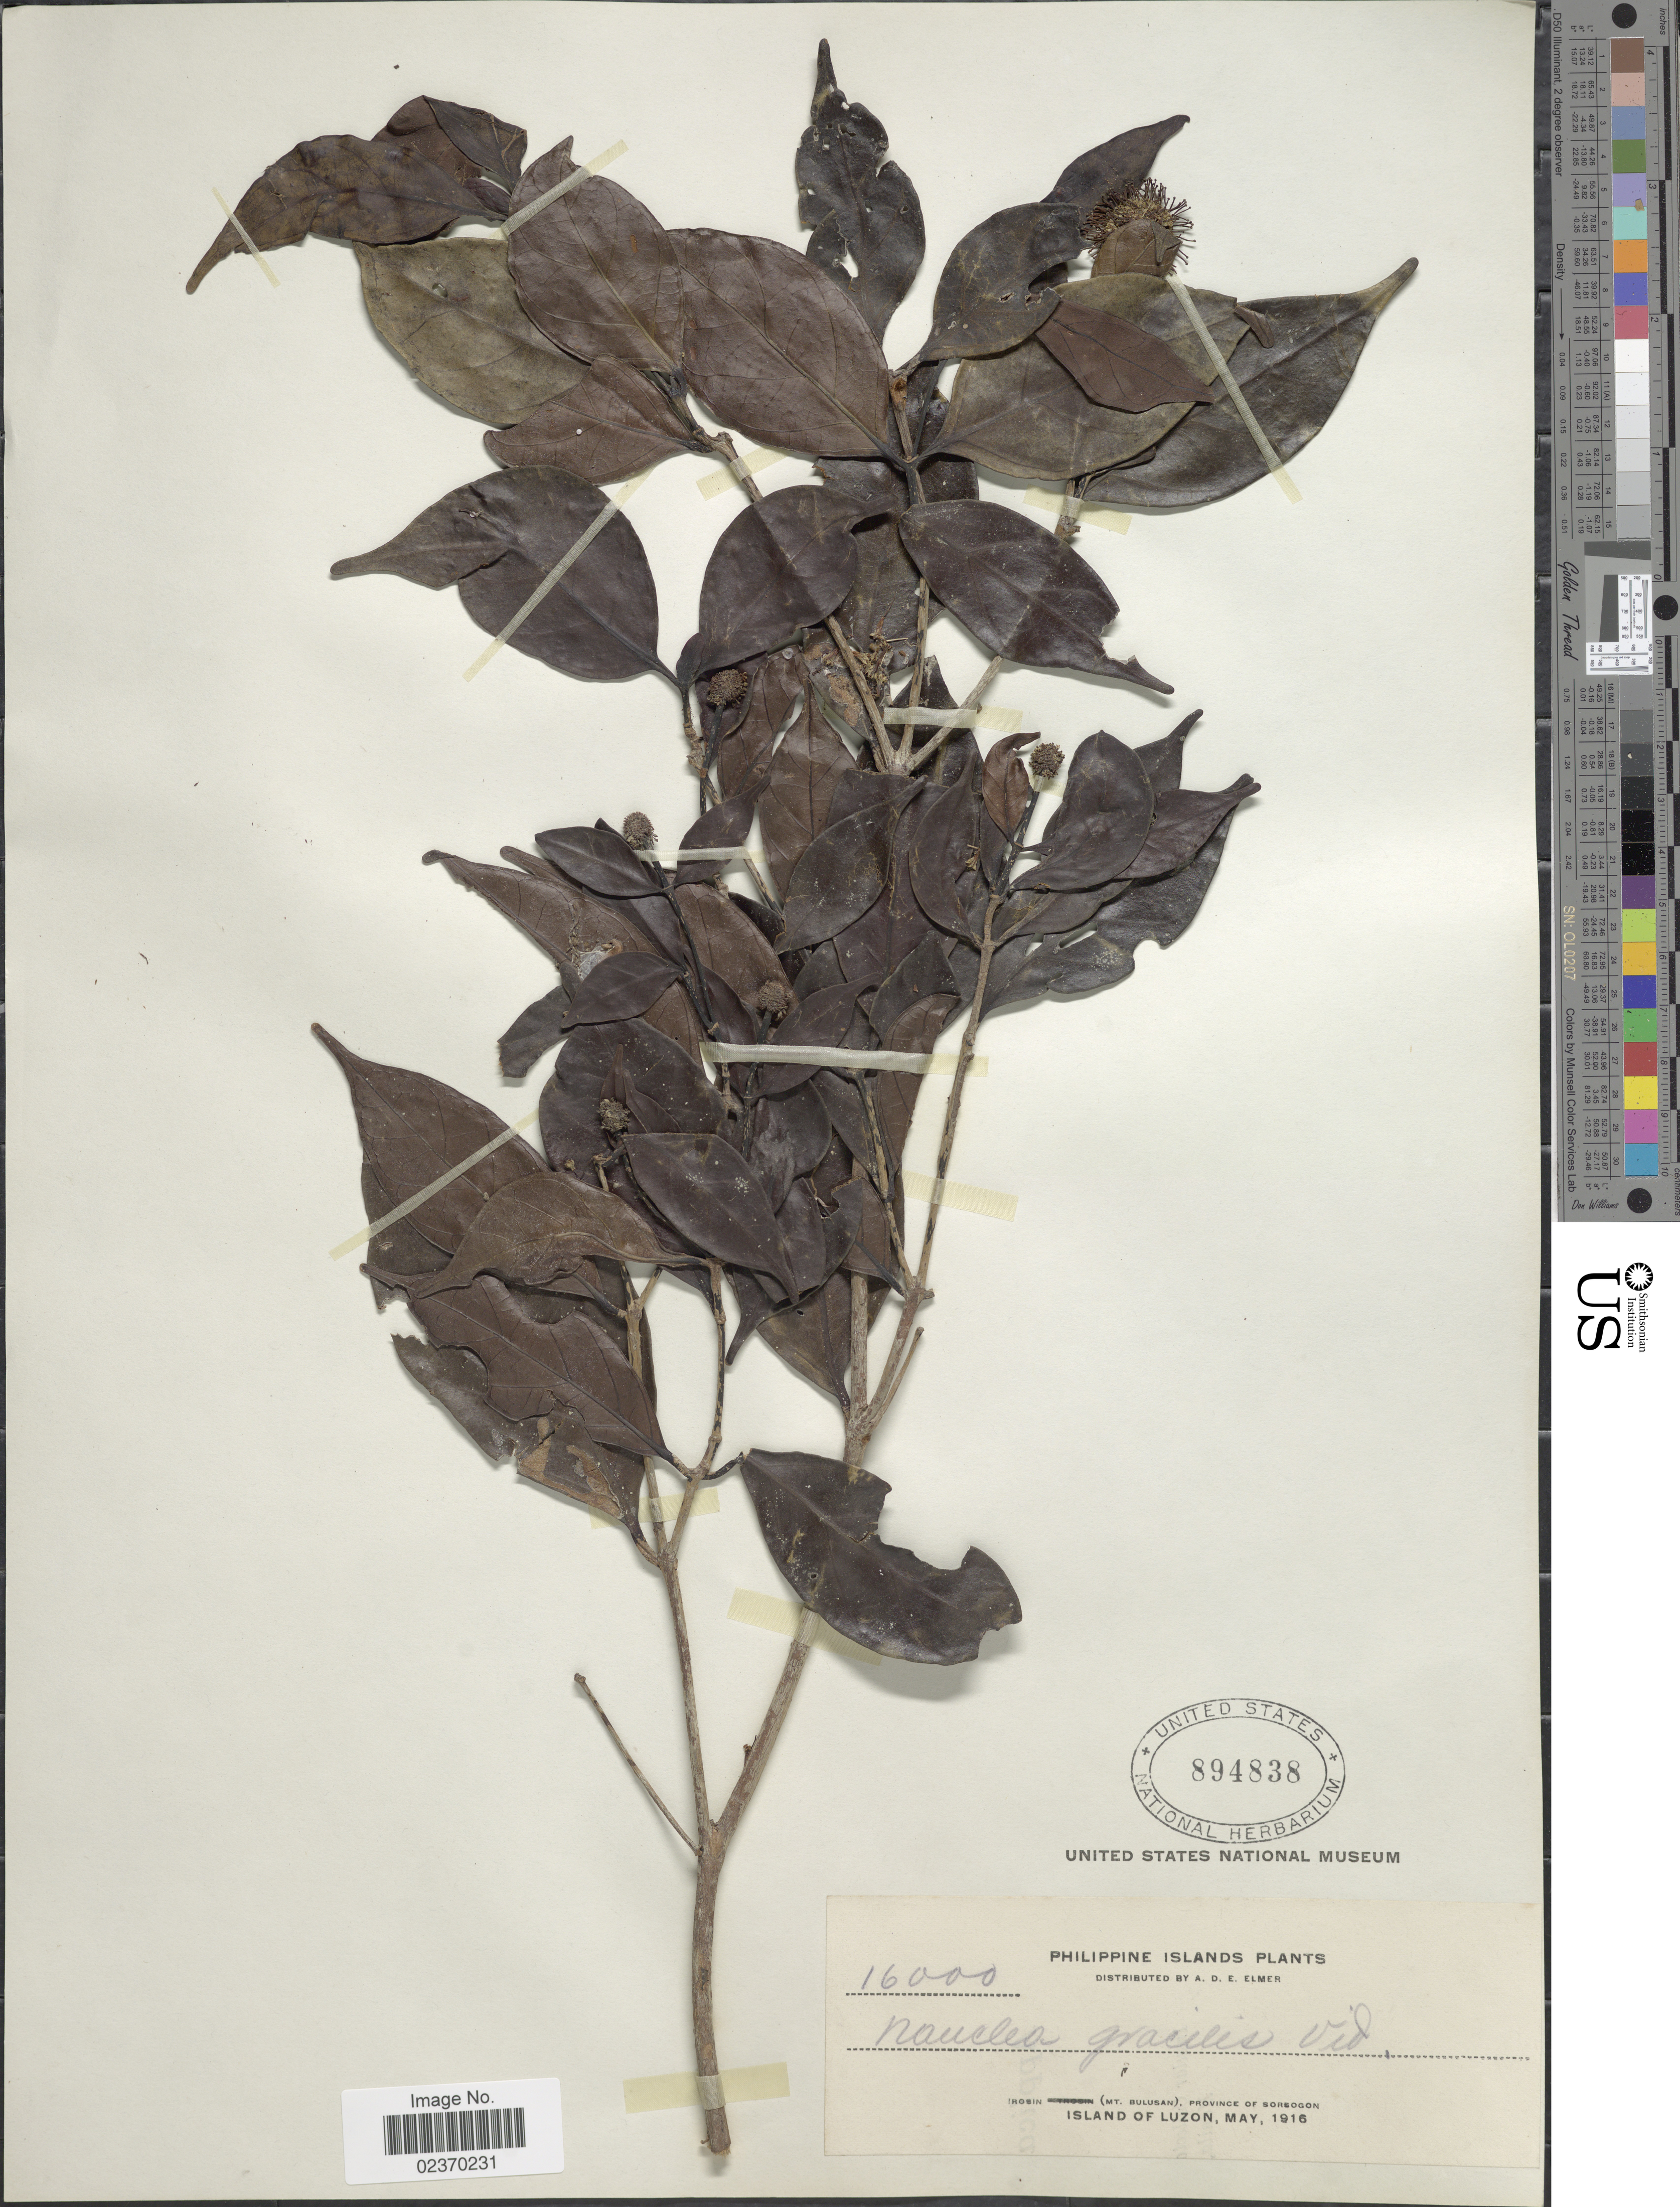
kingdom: Plantae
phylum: Tracheophyta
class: Magnoliopsida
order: Gentianales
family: Rubiaceae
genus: Neonauclea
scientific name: Neonauclea gracilis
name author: (Vidal) Merr.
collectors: A. D. E. Elmer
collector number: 16000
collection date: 1916-05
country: Philippines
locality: Irosin (Mt Bulusan), Proivnce of Sorsogon, Island of Luzon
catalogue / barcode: US 894838